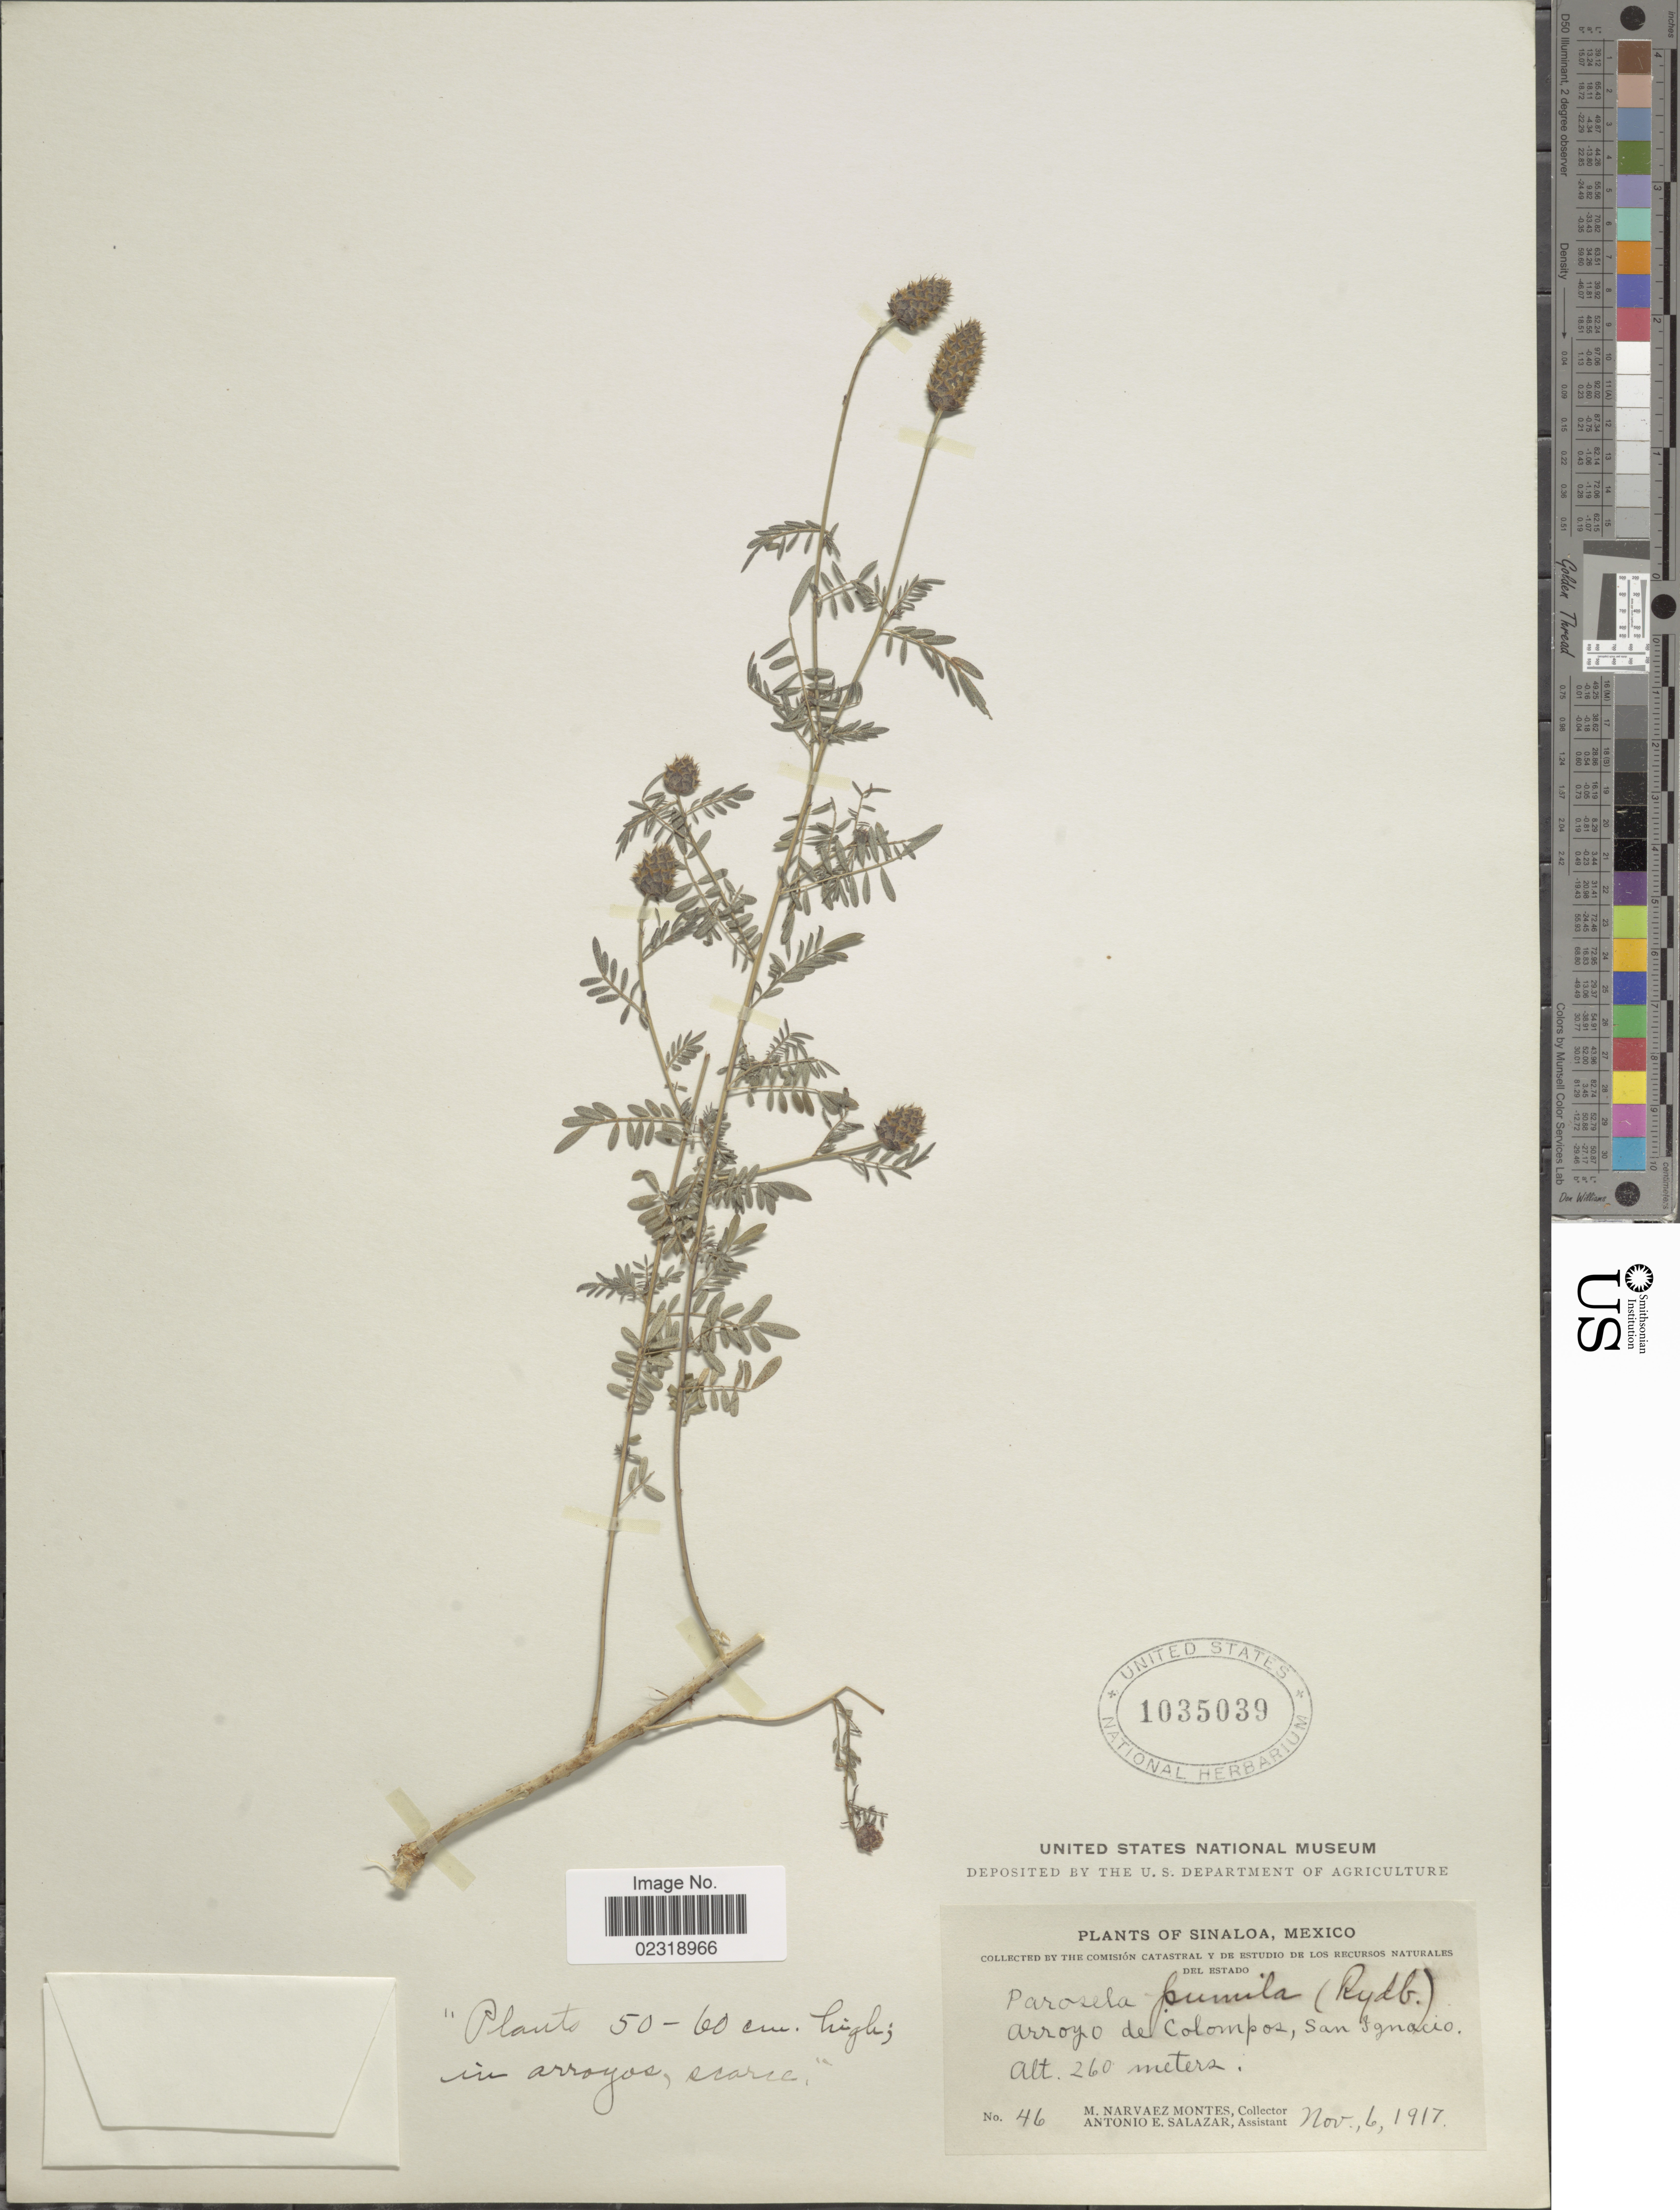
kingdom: Plantae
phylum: Tracheophyta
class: Magnoliopsida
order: Fabales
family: Fabaceae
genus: Dalea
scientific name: Dalea cliffortiana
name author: Willd.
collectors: M. Navarez Montes & A. E. Salazar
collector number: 46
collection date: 1917-11-06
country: Mexico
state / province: Sinaloa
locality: Arroyo de Colompos, San Ignacio.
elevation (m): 260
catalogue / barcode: US 1035039